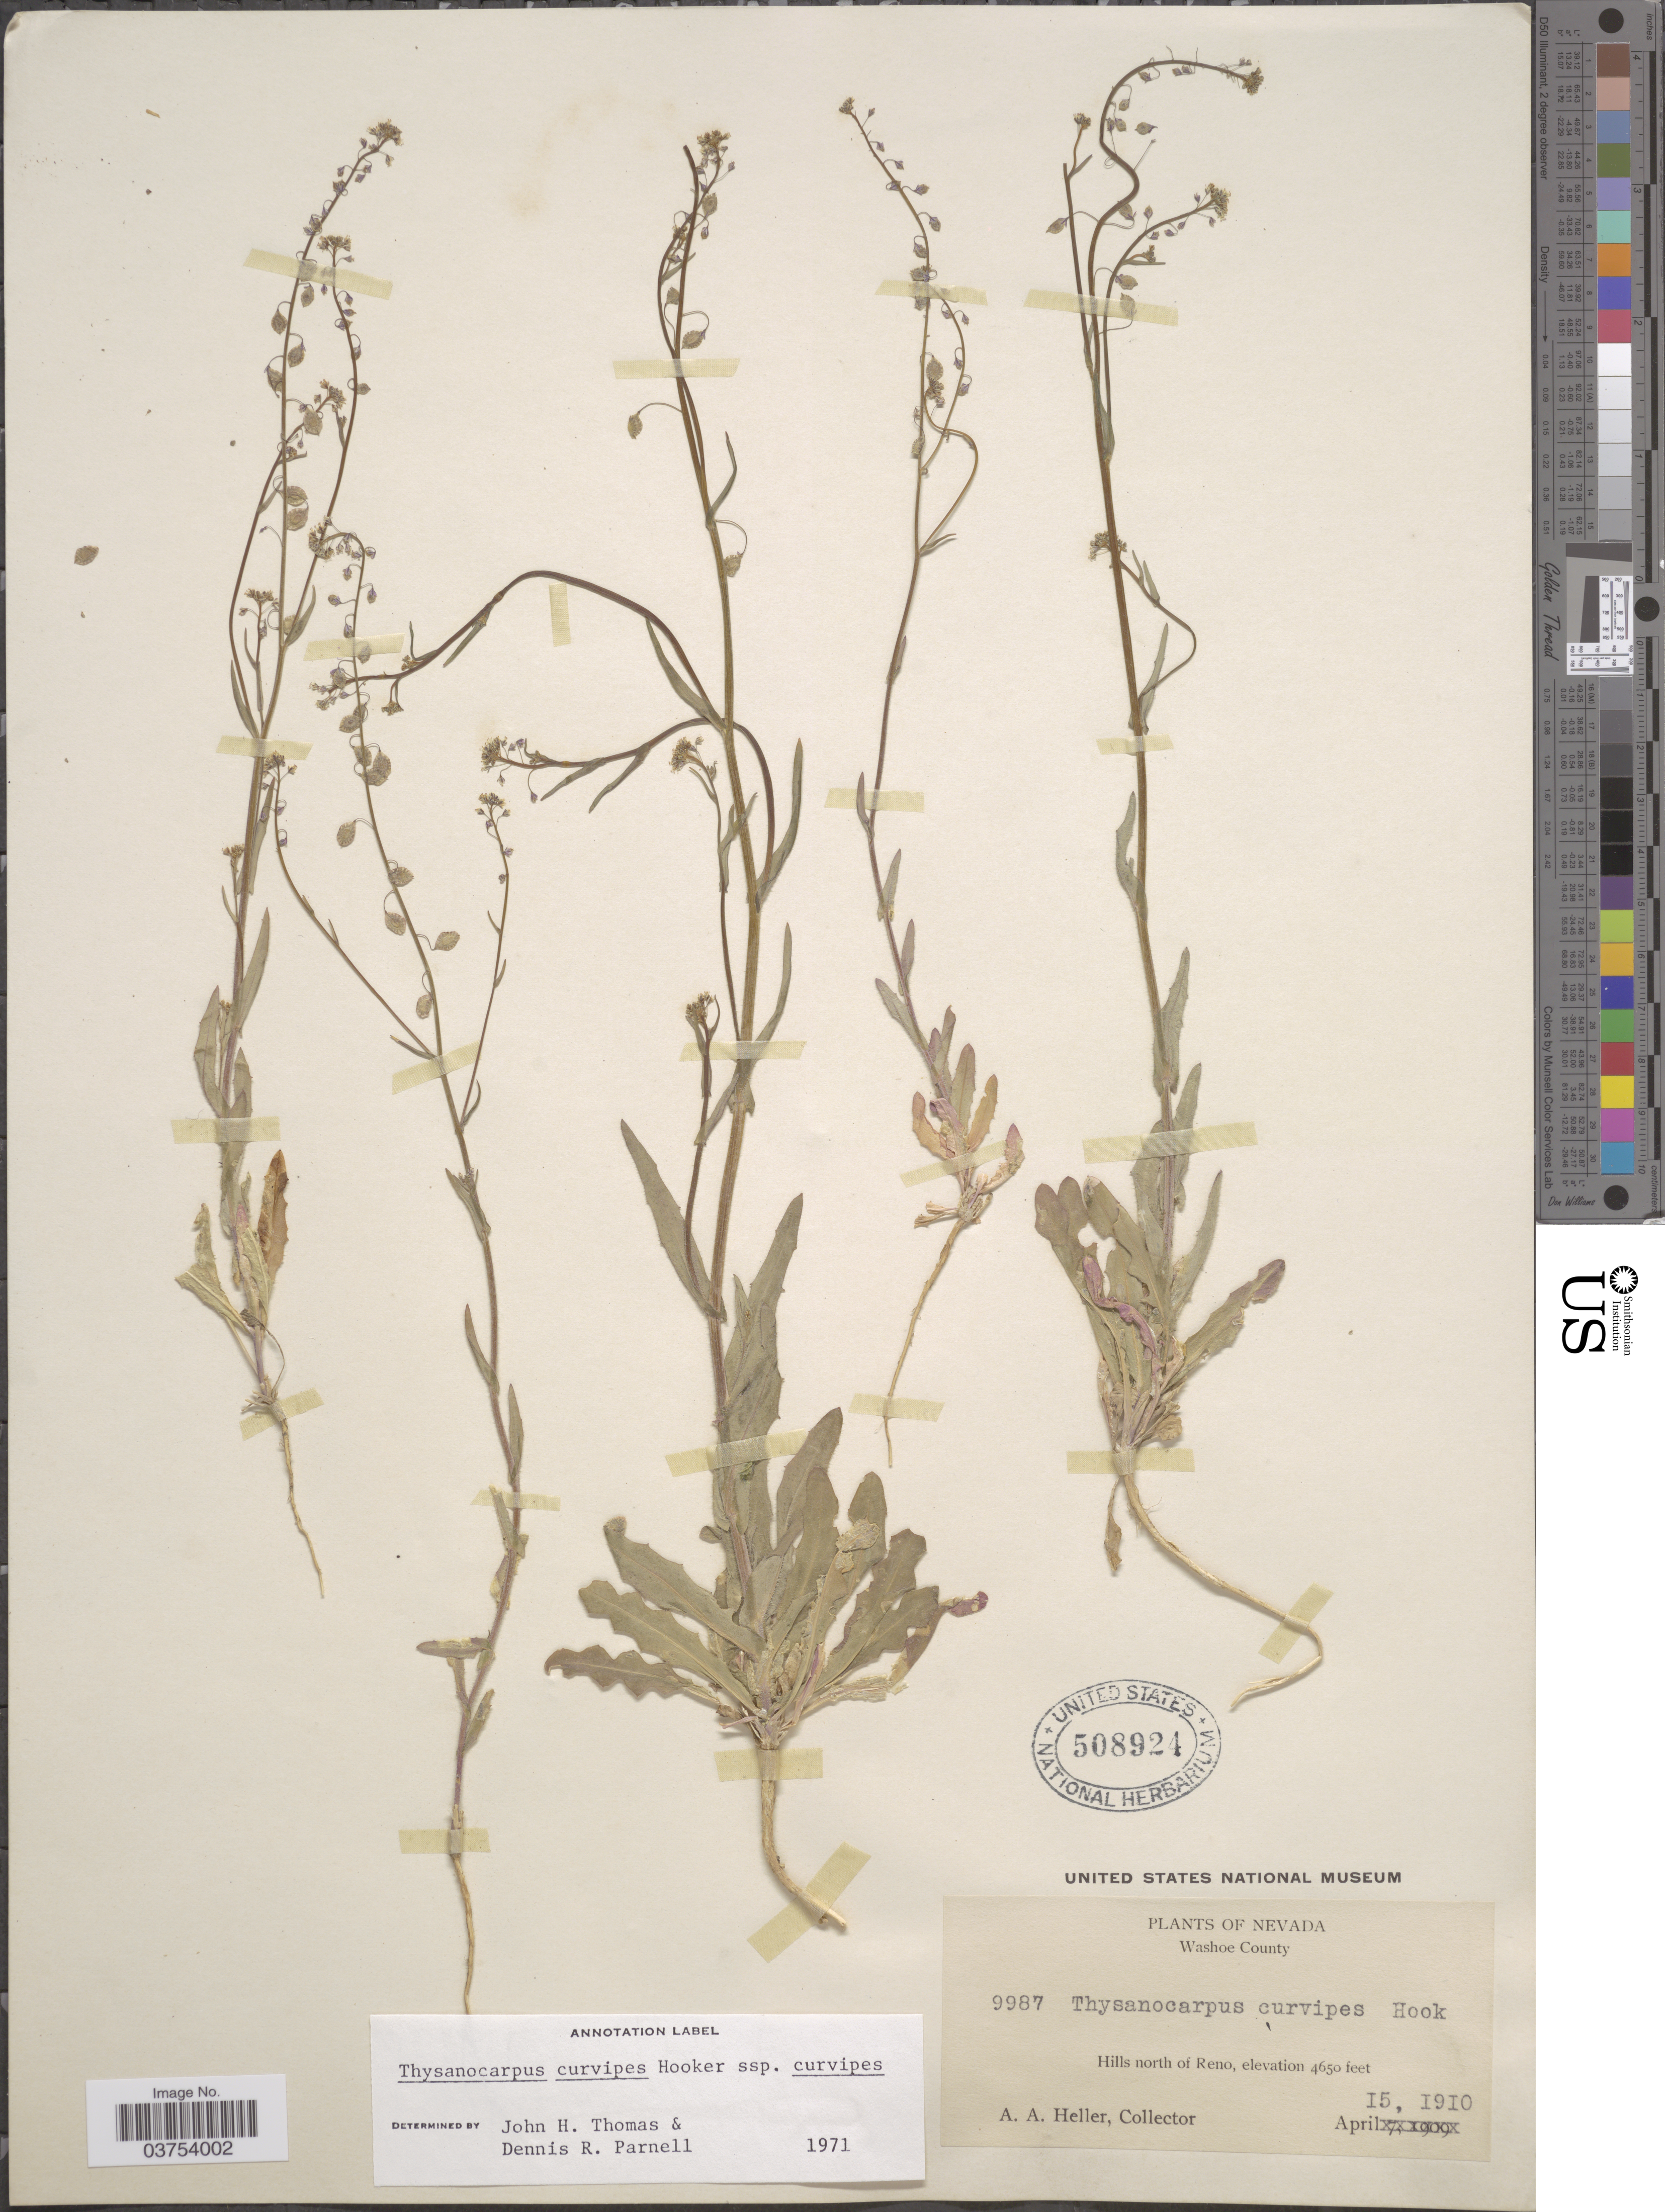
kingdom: Plantae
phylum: Tracheophyta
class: Magnoliopsida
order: Brassicales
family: Brassicaceae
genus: Thysanocarpus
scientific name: Thysanocarpus curvipes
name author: Hook.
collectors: A. A. Heller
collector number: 9987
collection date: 1910-04-15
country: United States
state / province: Nevada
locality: Washoe County. Hills north of Reno.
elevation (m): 1417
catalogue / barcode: US 508924